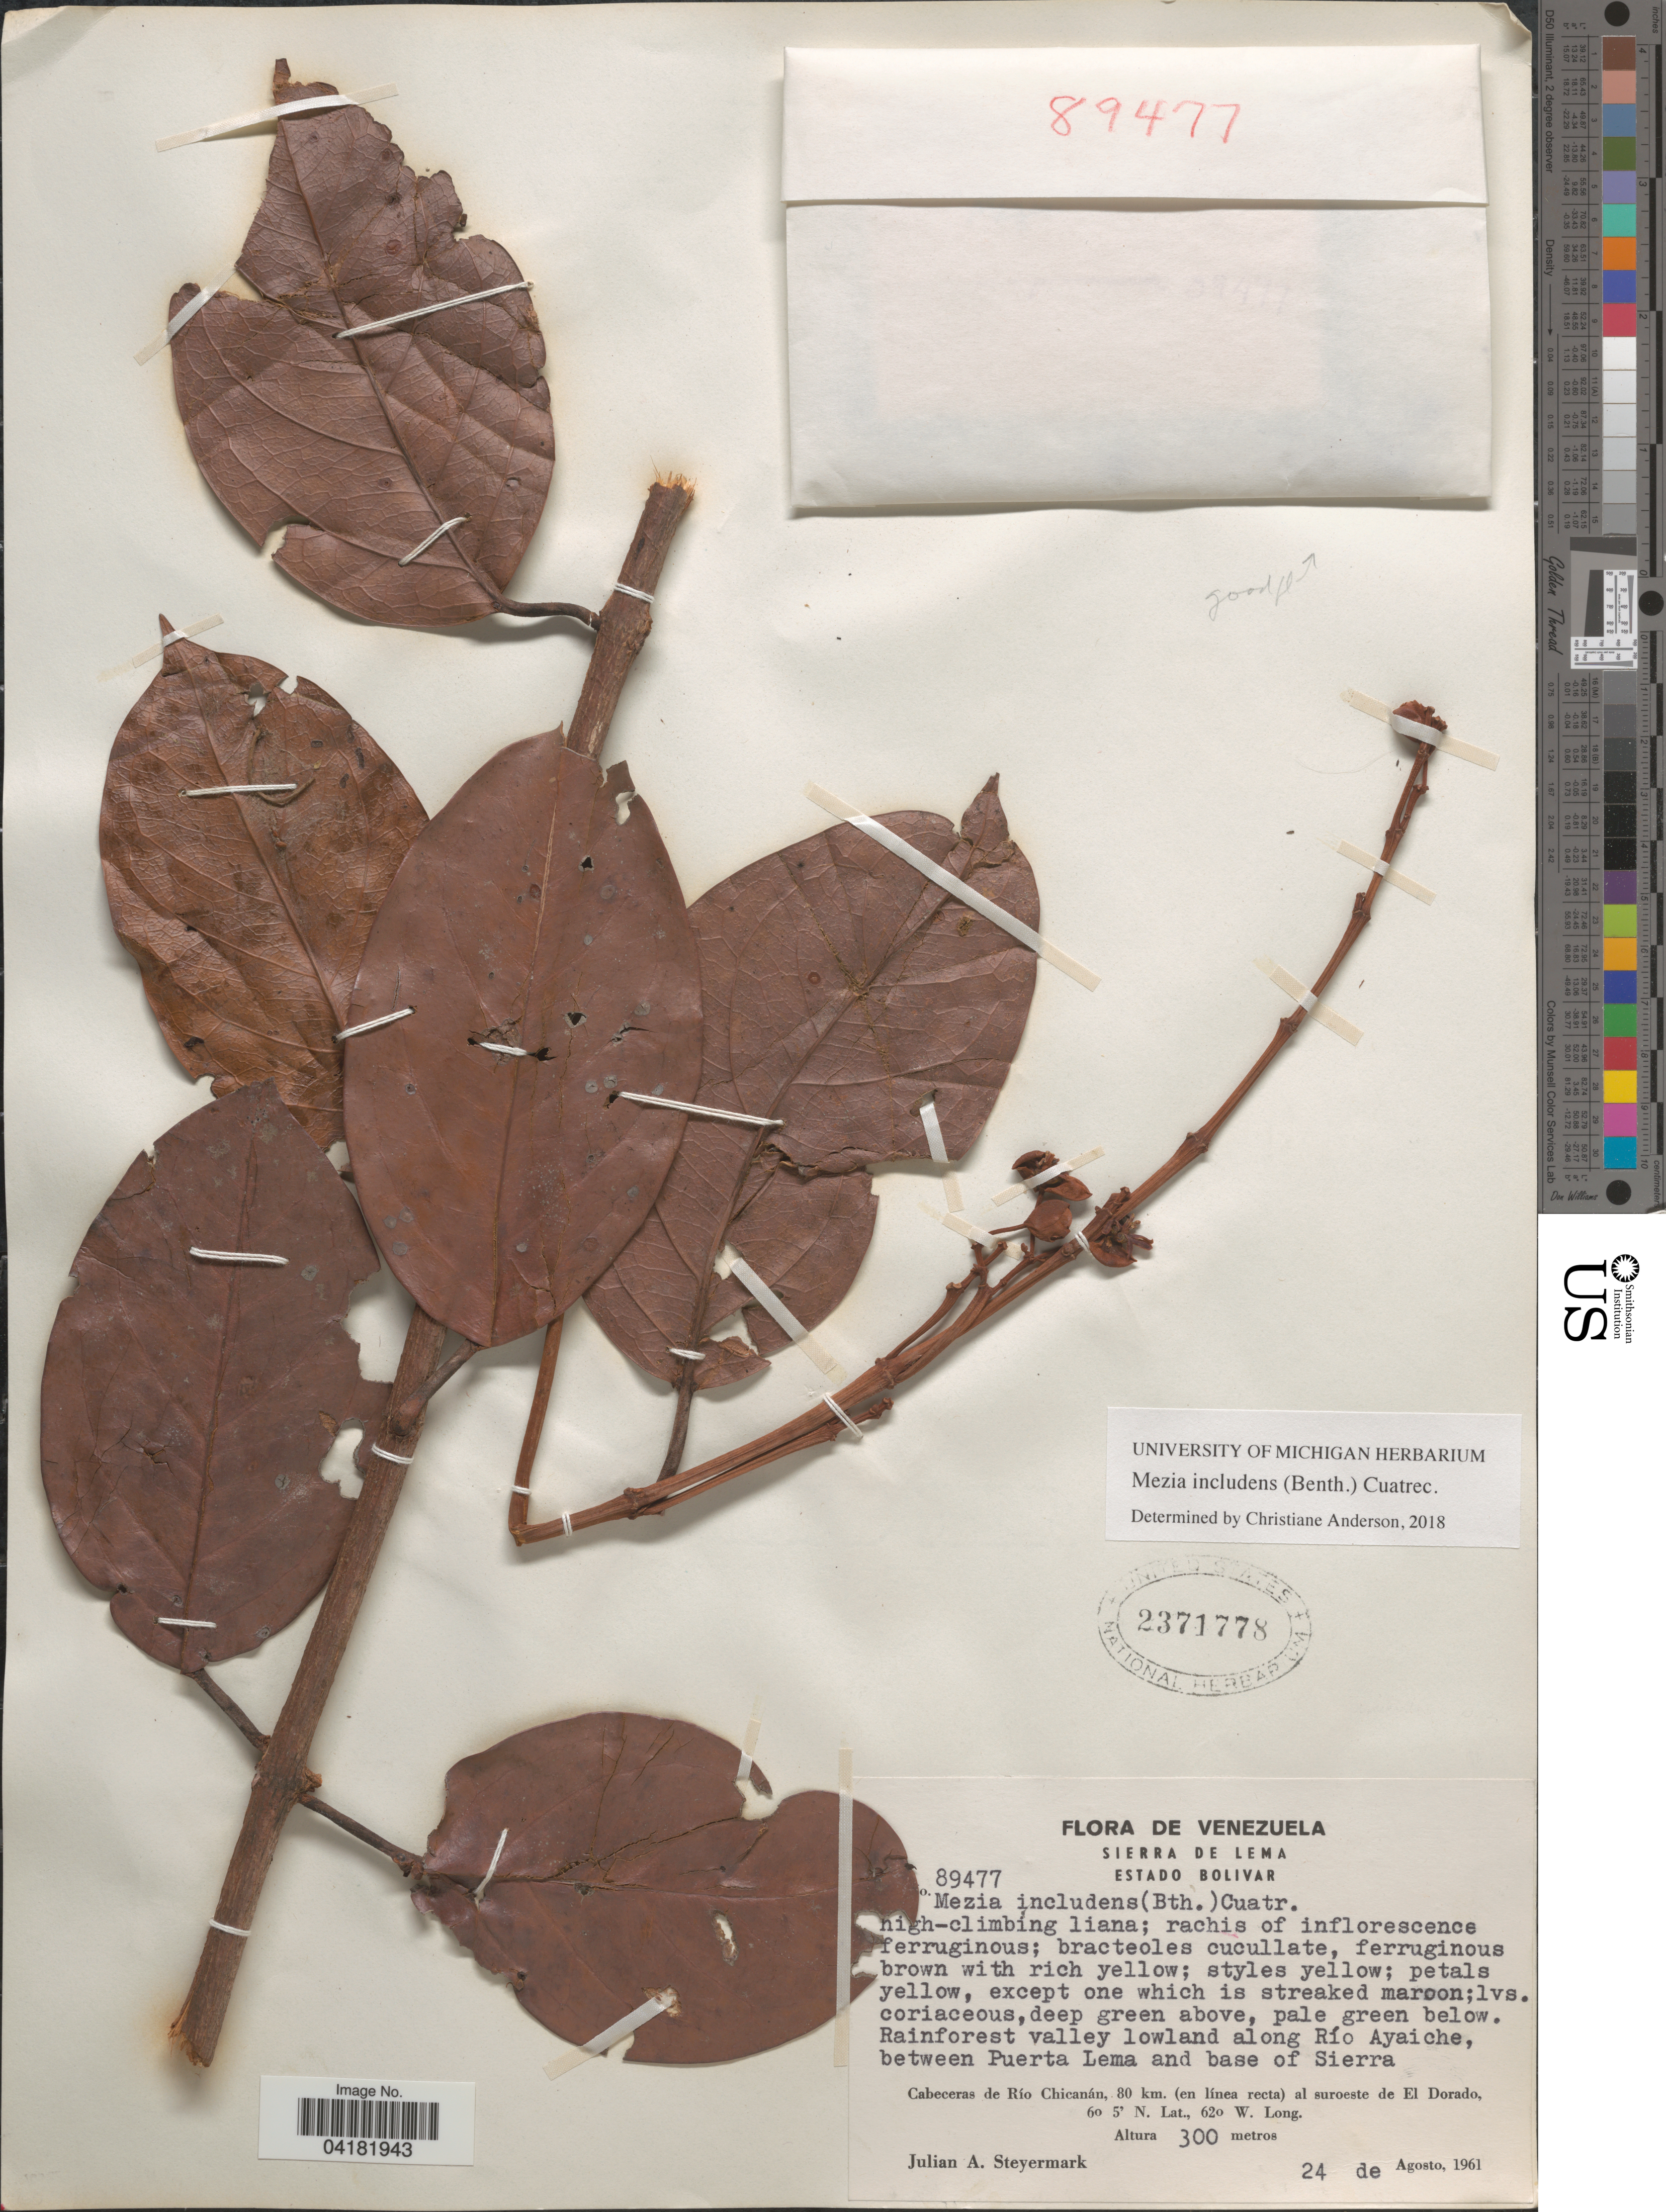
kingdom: Plantae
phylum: Tracheophyta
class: Magnoliopsida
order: Malpighiales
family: Malpighiaceae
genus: Mezia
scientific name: Mezia includens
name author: (Benth.) Cuatrec.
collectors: J. Steyermark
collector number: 89477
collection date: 1961-08-24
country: Venezuela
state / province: Bolivar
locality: Sierra de Lema. Along Río Ayaiche, between Puerta Lema and base of Sierra. Cabeceras de Río Chicanán, 80 km. (en línea recta) al suroeste de El Dorado.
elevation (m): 300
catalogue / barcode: US 2371778